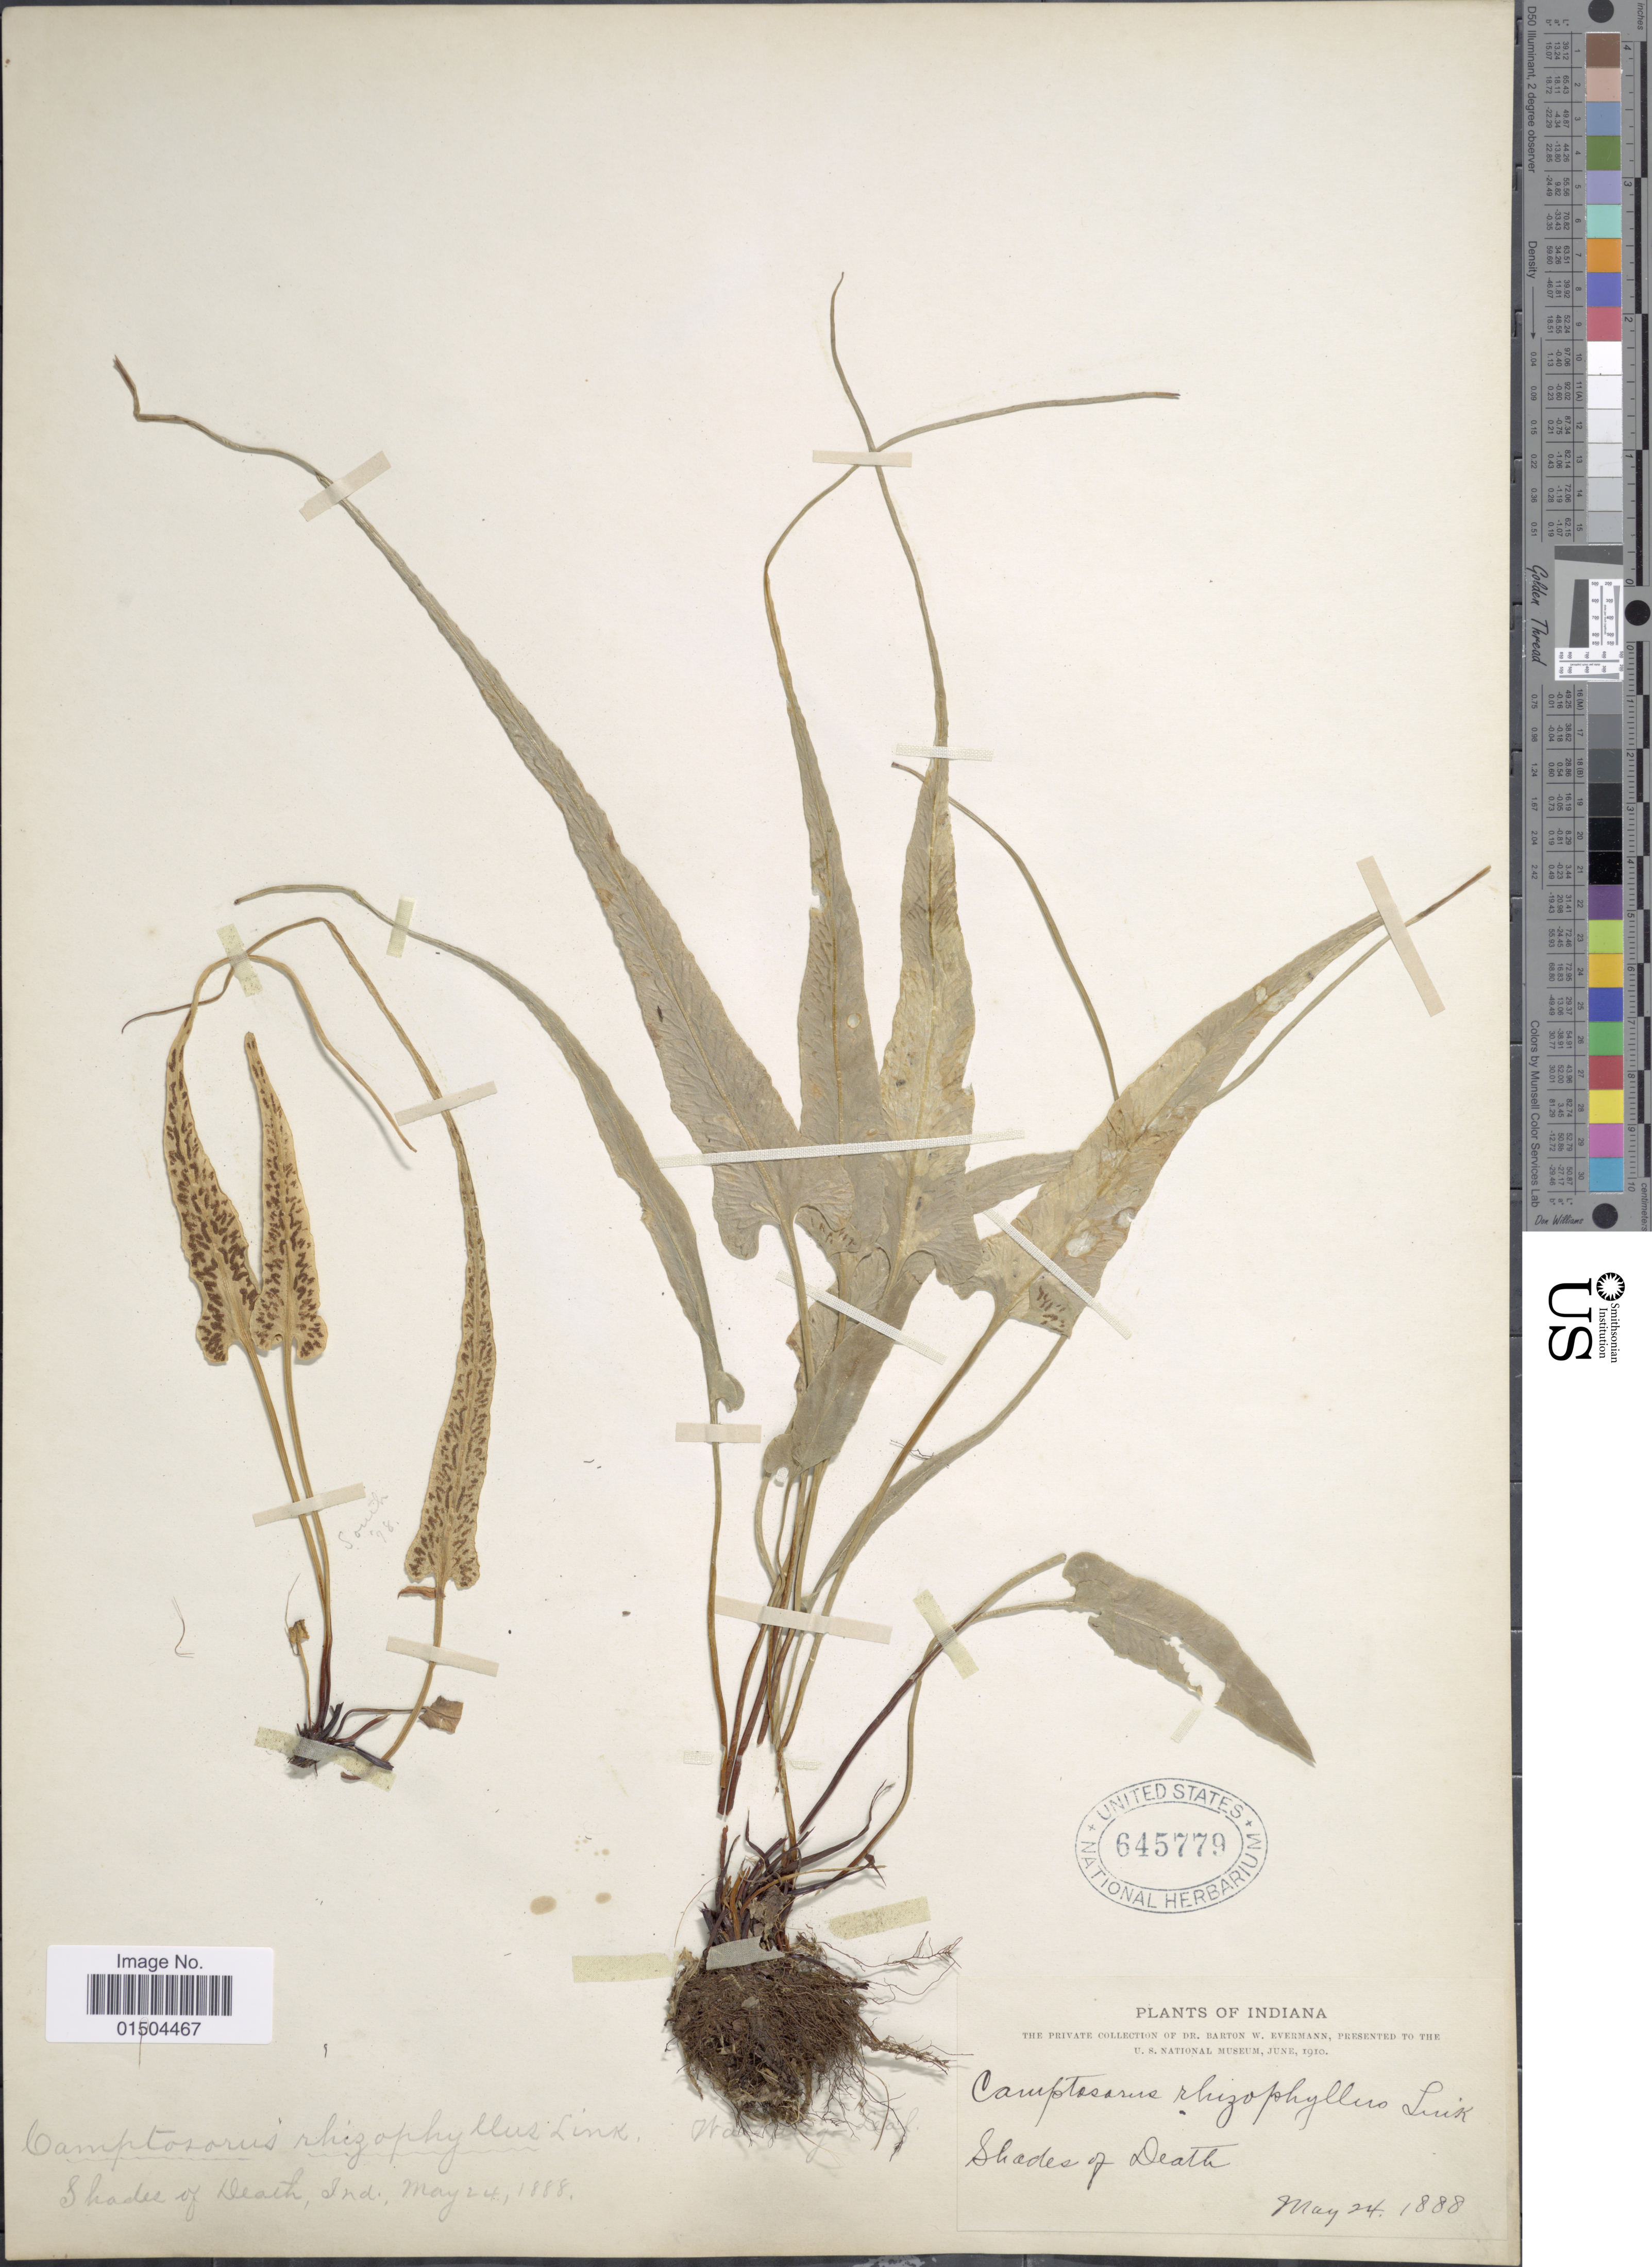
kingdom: Plantae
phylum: Tracheophyta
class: Polypodiopsida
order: Polypodiales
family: Aspleniaceae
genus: Asplenium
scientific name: Asplenium rhizophyllum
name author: L.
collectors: B. W. Evermann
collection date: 1888-05-24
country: United States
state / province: Indiana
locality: Shades of Death.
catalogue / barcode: US 645779